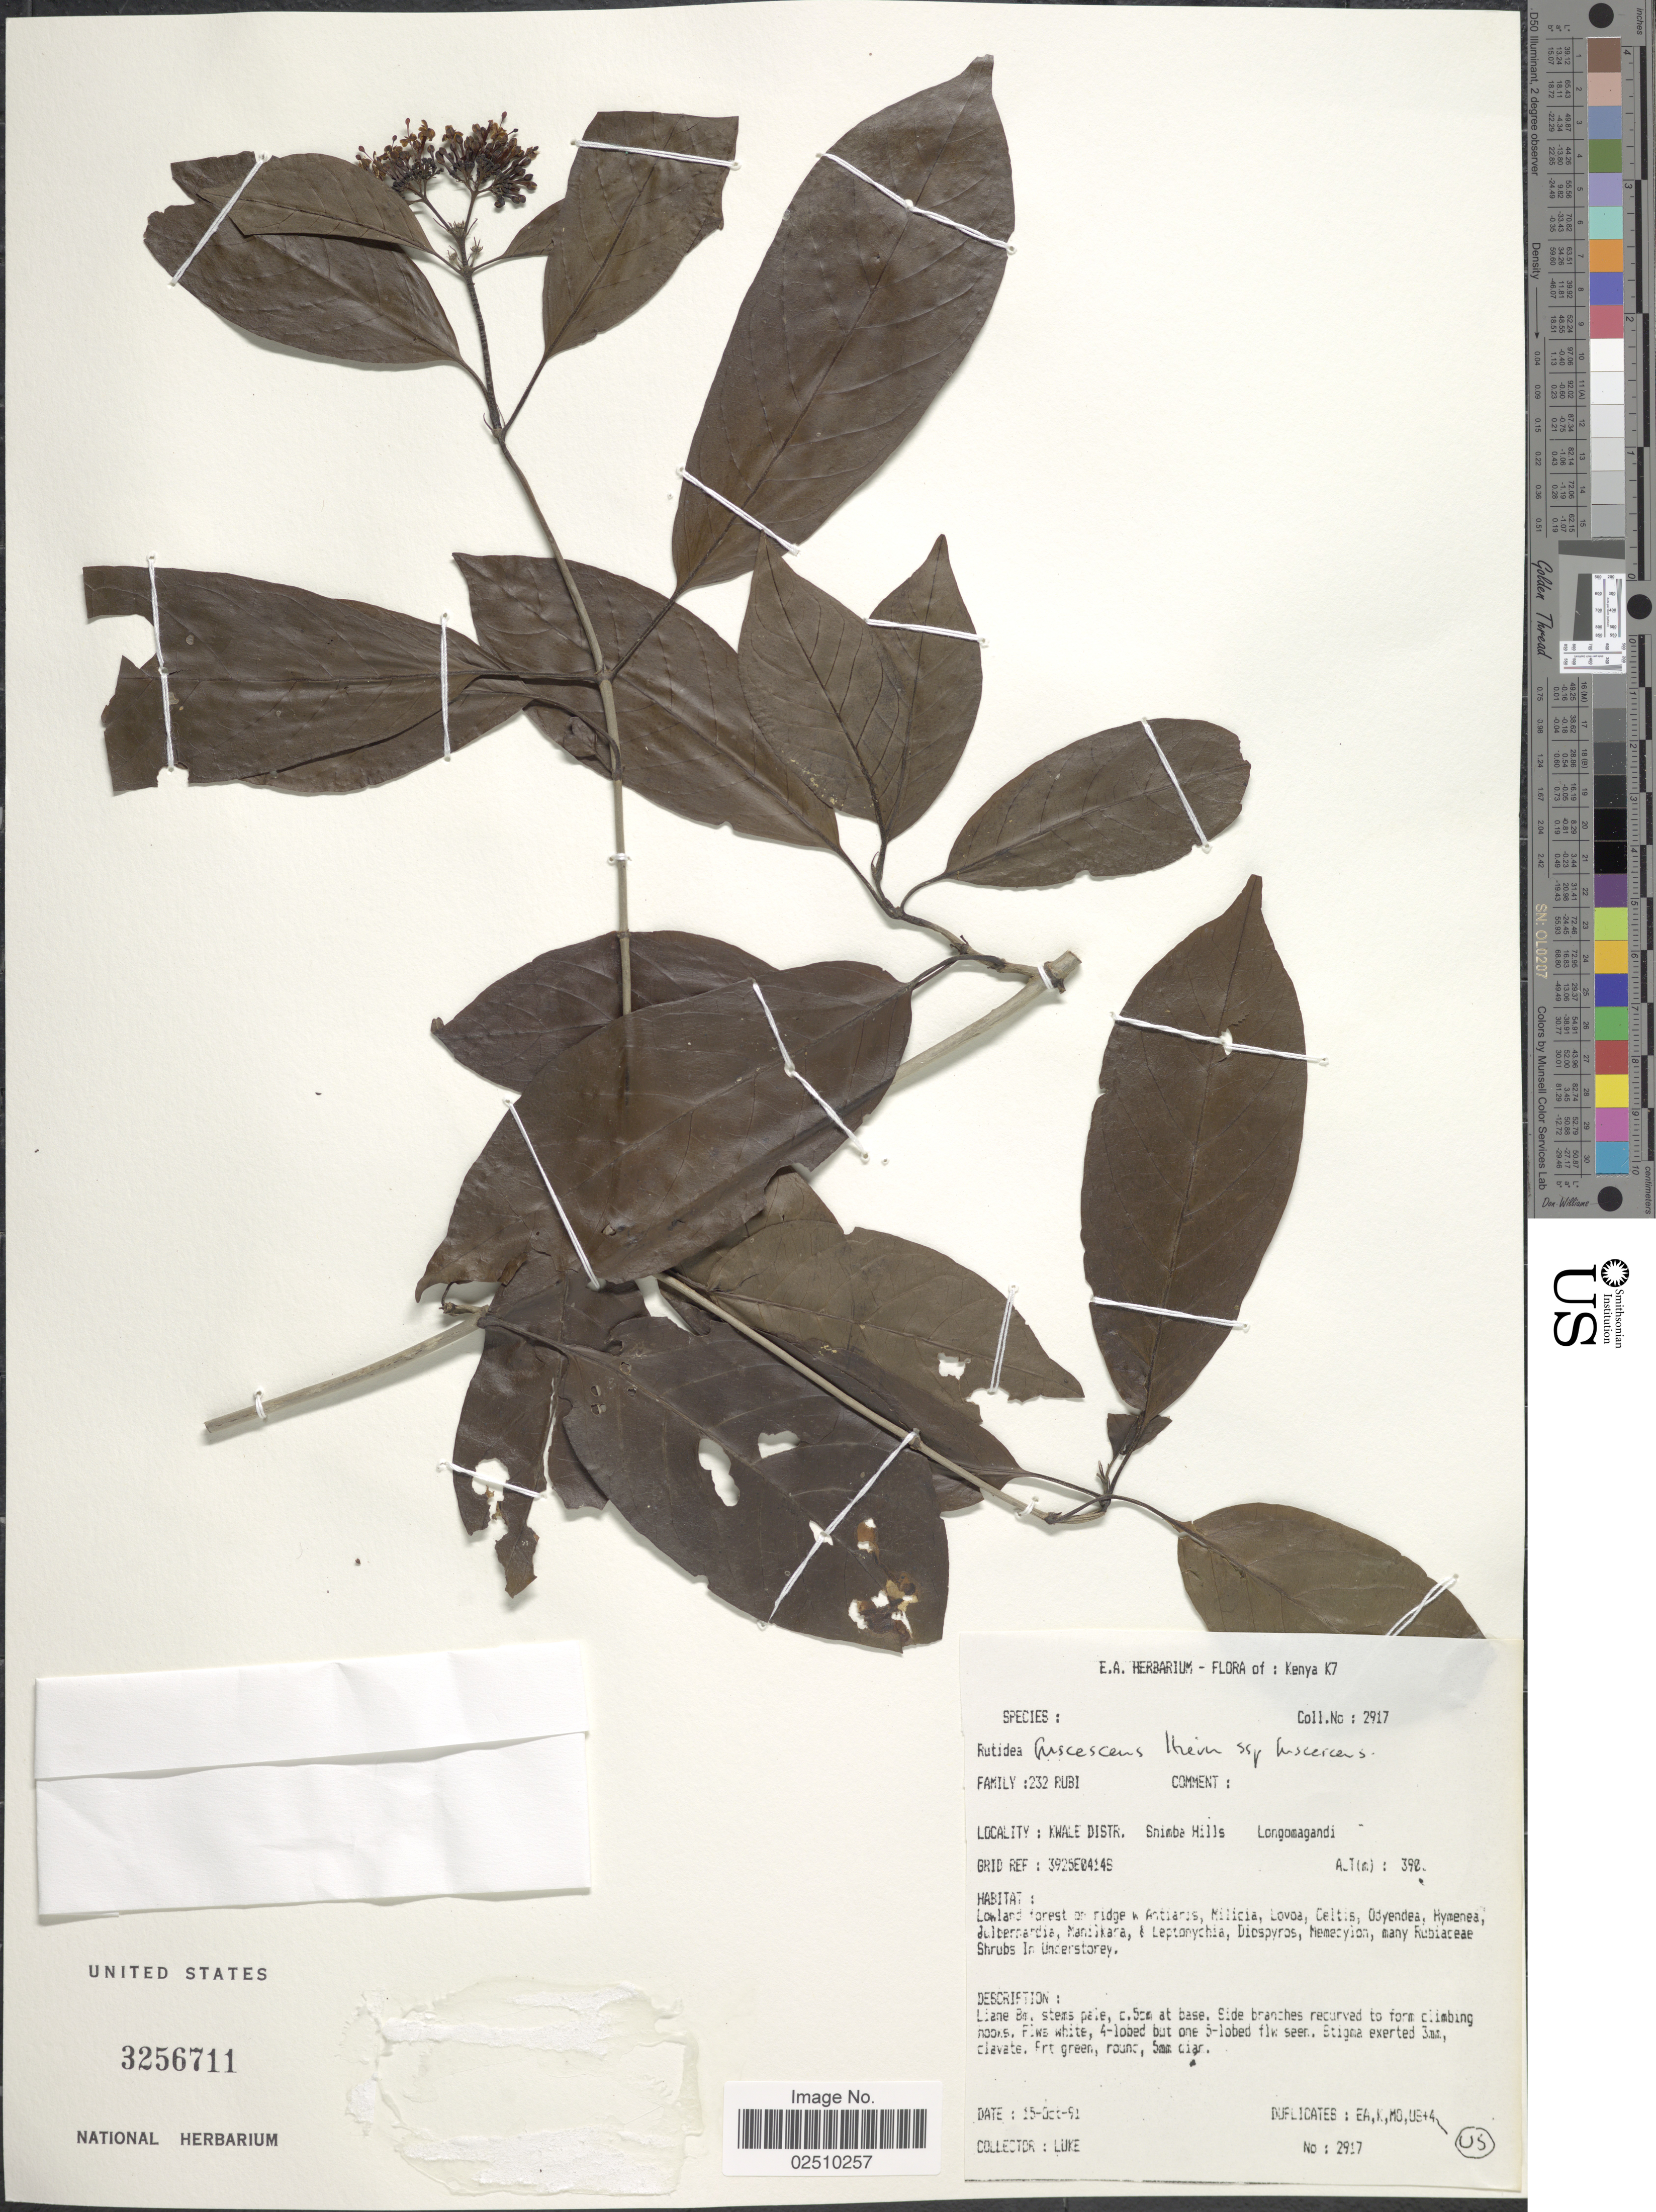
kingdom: Plantae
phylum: Tracheophyta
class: Magnoliopsida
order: Gentianales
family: Rubiaceae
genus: Rutidea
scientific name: Rutidea fuscescens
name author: Hiern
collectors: -. Luke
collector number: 2917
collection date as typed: Transcribed d/m/y: 15/12/91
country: Kenya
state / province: Kwale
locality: K7. Kwale Distr. Snimbe Hills. Longomagandi. Grid Ref: 3925E04148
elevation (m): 398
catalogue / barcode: US 3256711